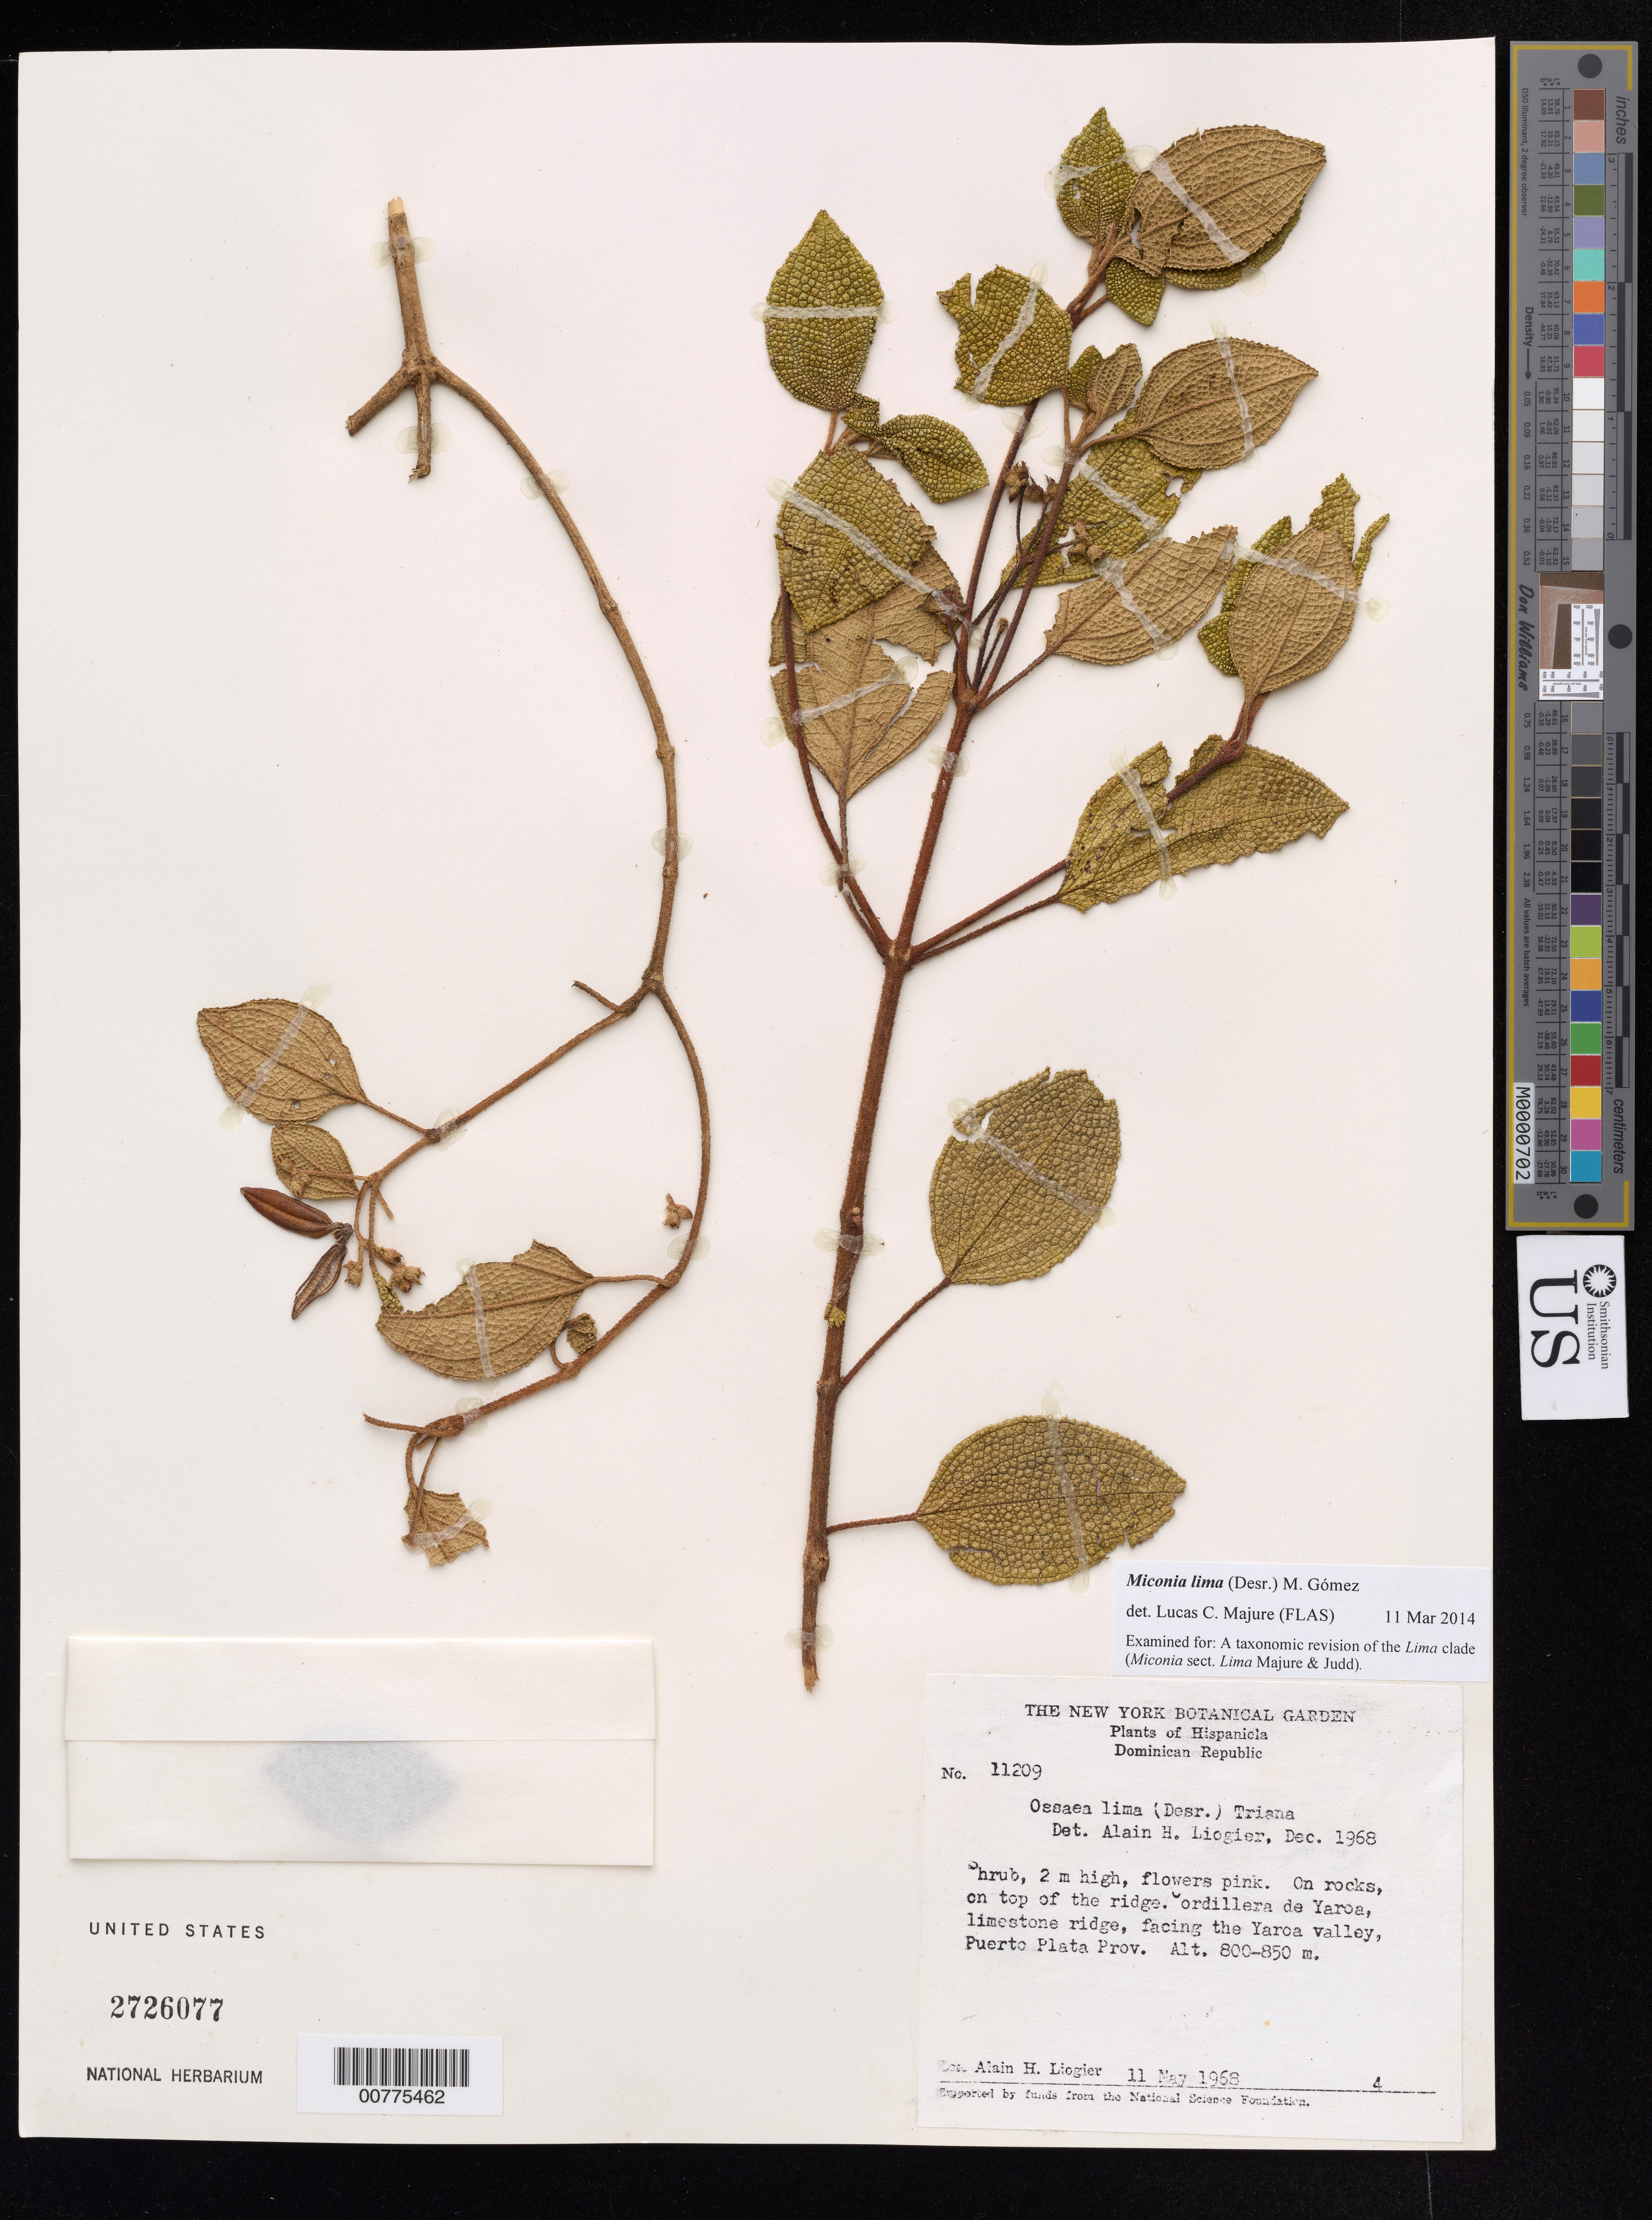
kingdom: Plantae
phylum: Tracheophyta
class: Magnoliopsida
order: Myrtales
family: Melastomataceae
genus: Miconia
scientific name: Miconia lima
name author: M. Gómez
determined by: Majure, Lucas C., (FLAS), University of Florida (UNITED STATES)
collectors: A. H. Liogier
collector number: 11209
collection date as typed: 11 May 1968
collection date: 1968-05-11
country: Dominican Republic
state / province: Puerto Plata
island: Hispaniola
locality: Facing the Yaroa Valley, Cordillera de Yaroa.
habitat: On rocks, on top of the ridge; limestone ridge.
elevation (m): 800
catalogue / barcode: US 2726077